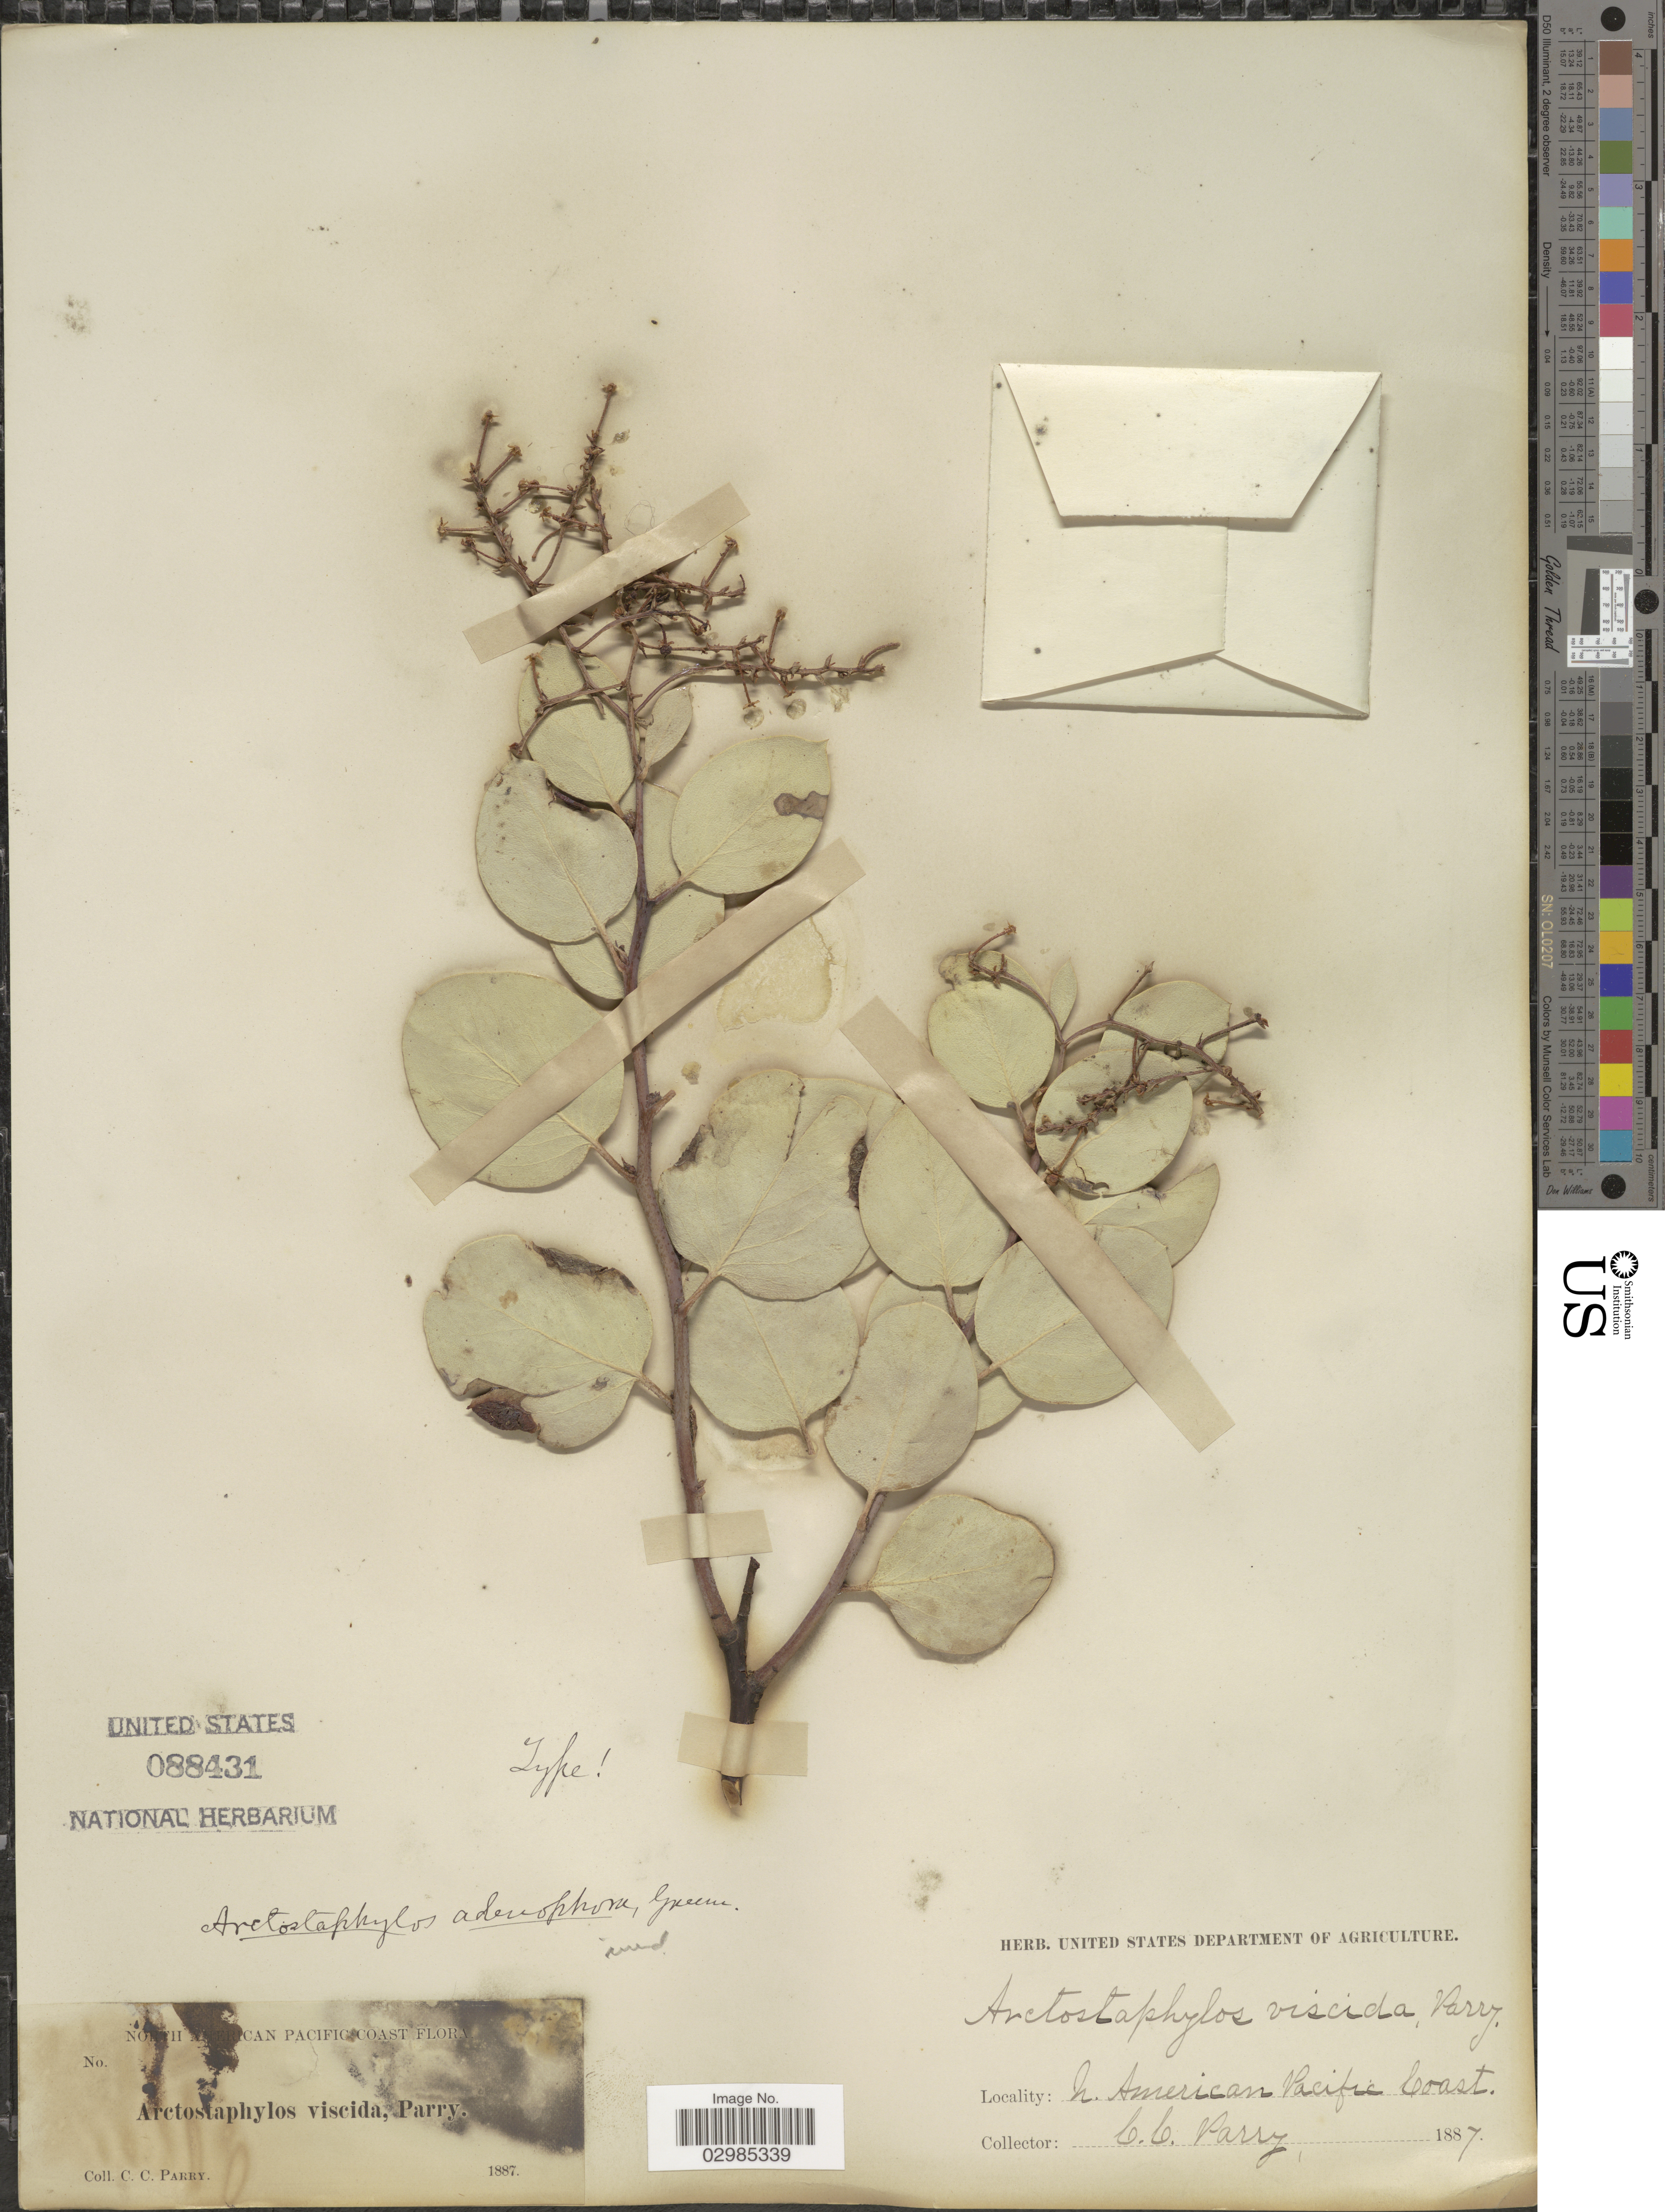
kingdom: Plantae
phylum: Tracheophyta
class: Magnoliopsida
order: Ericales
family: Ericaceae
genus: Arctostaphylos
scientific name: Arctostaphylos viscida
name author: Parry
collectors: C. C. Parry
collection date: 1887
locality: North American Pacific Coast.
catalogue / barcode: US 88431